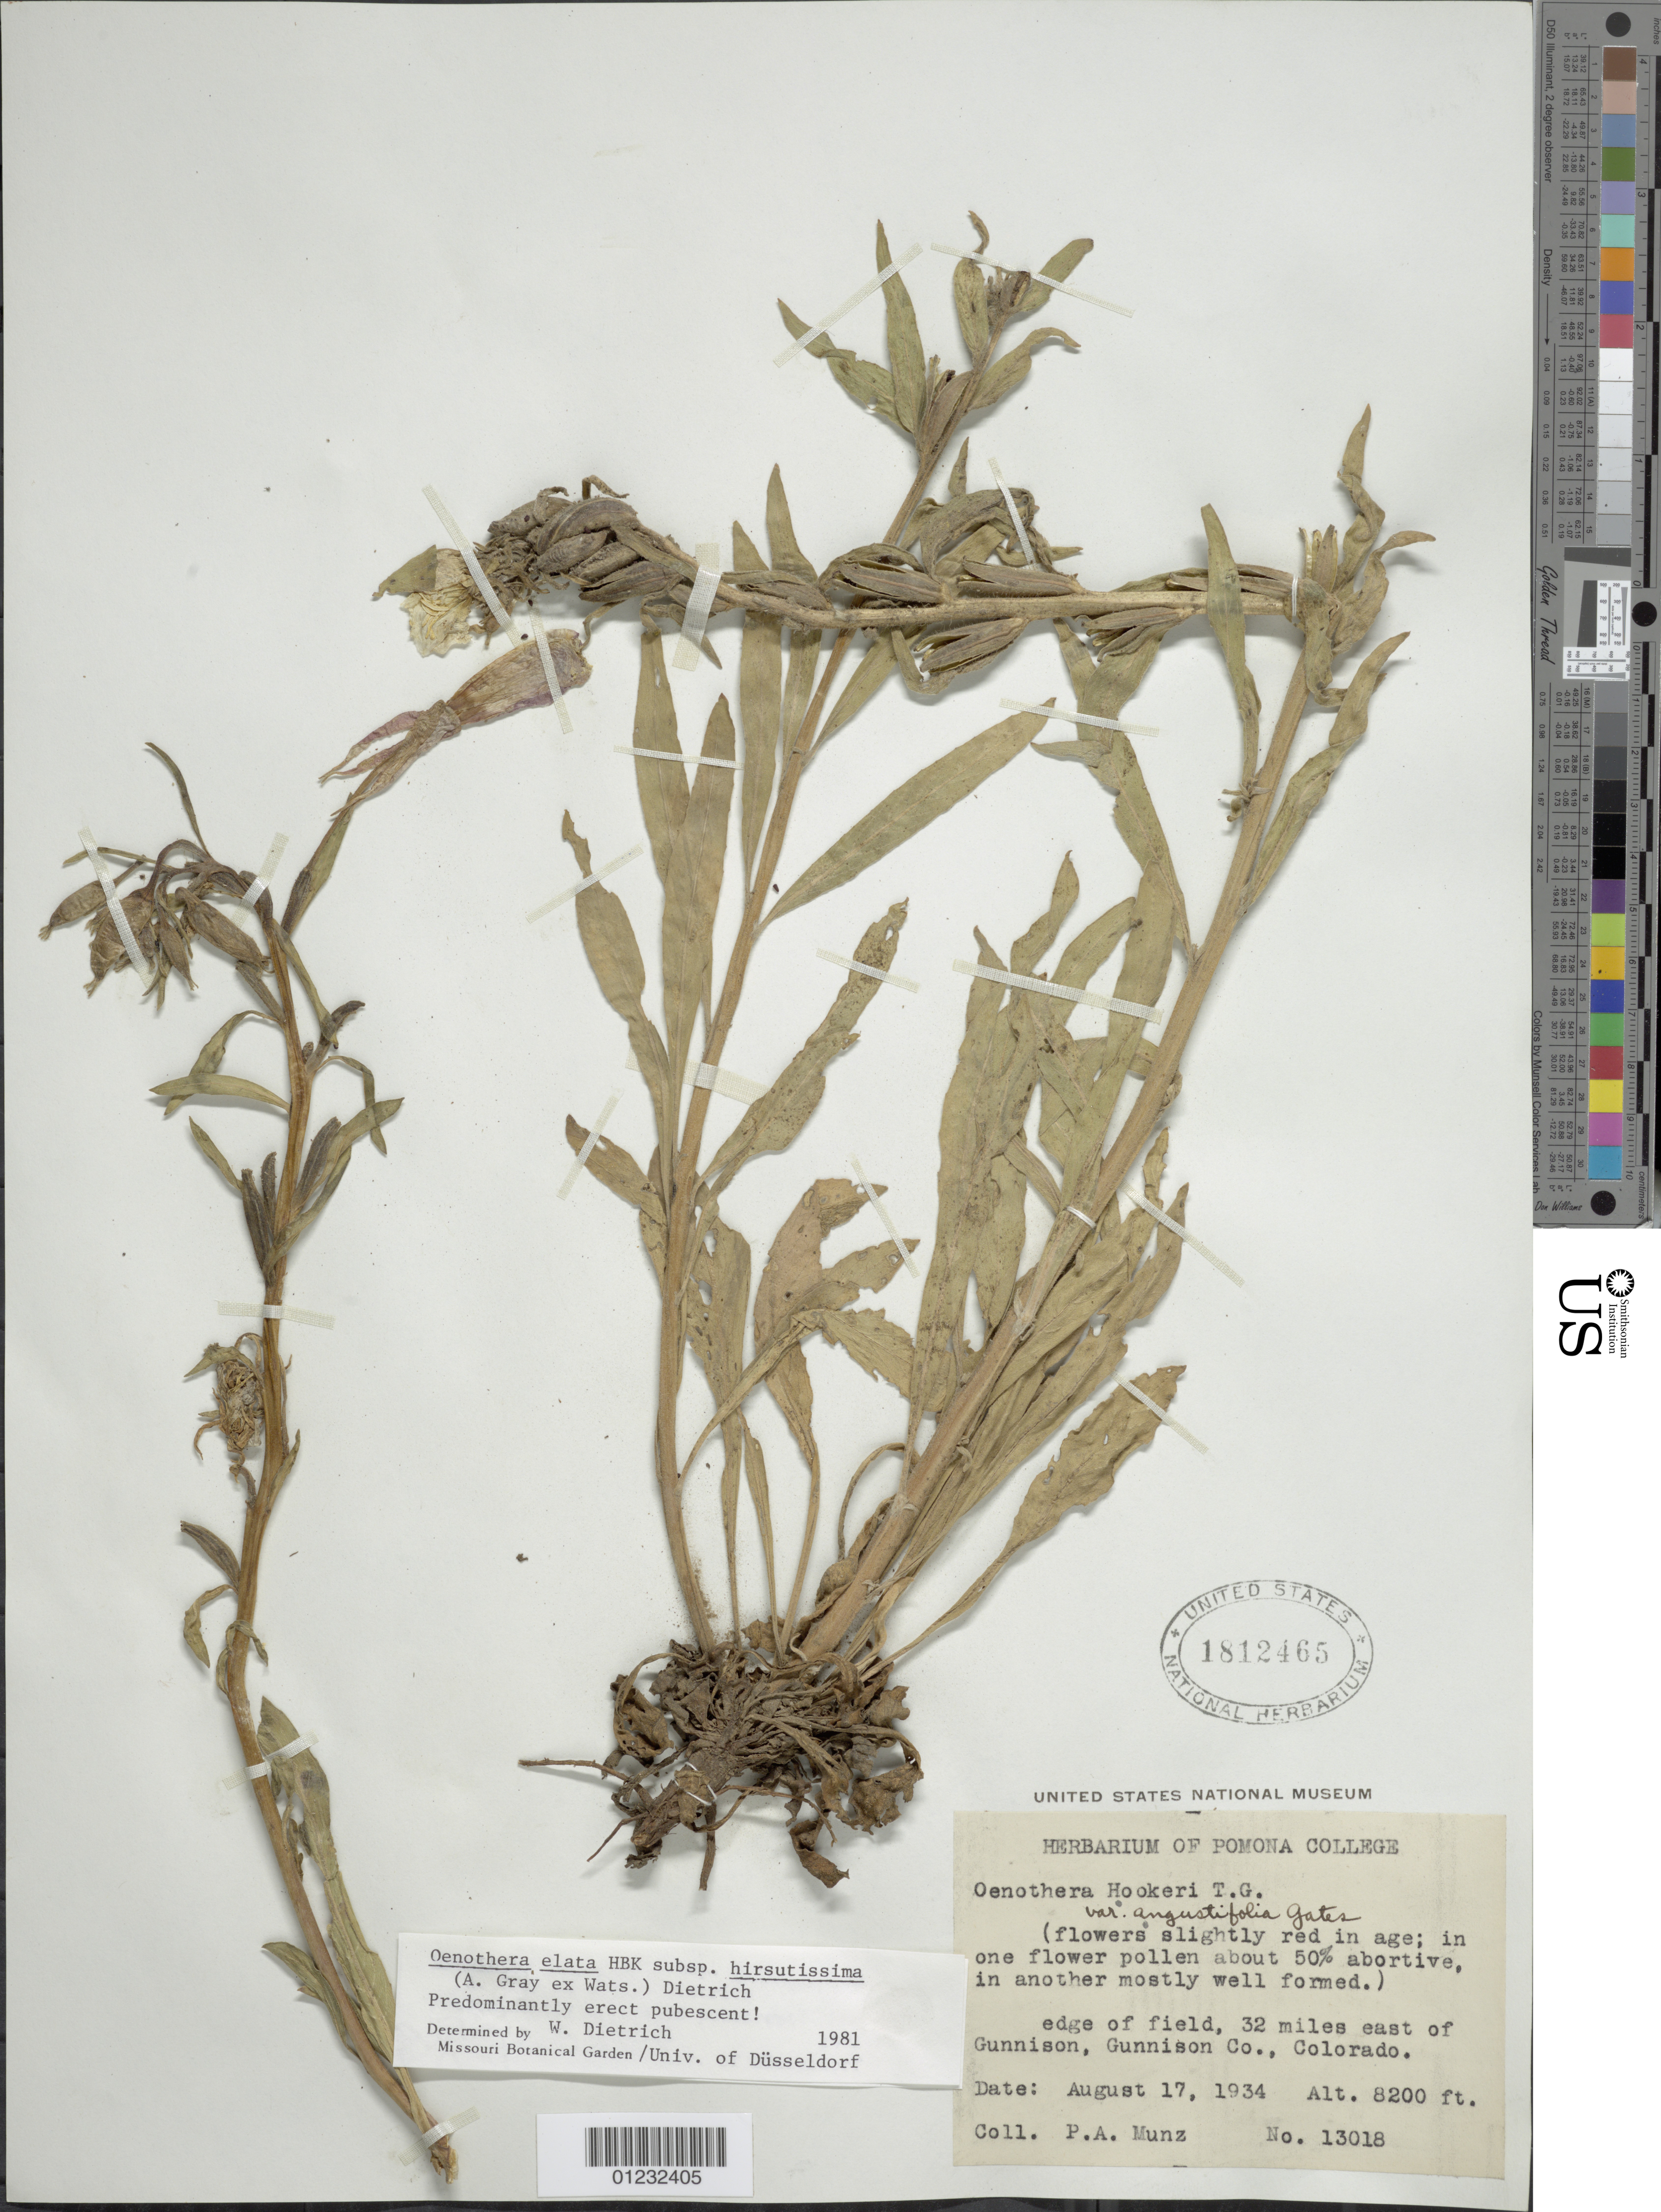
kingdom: Plantae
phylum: Tracheophyta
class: Magnoliopsida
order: Myrtales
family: Onagraceae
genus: Oenothera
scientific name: Oenothera elata subsp. hirsutissima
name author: (A. Gray ex S. Watson) W. Dietr.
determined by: Dietrich, W.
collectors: P. A. Munz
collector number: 13018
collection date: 1934-08-17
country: United States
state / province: Colorado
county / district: Gunnison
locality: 32 miles east of Gunnison.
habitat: Edge of field.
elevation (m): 2499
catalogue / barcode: US 1812465